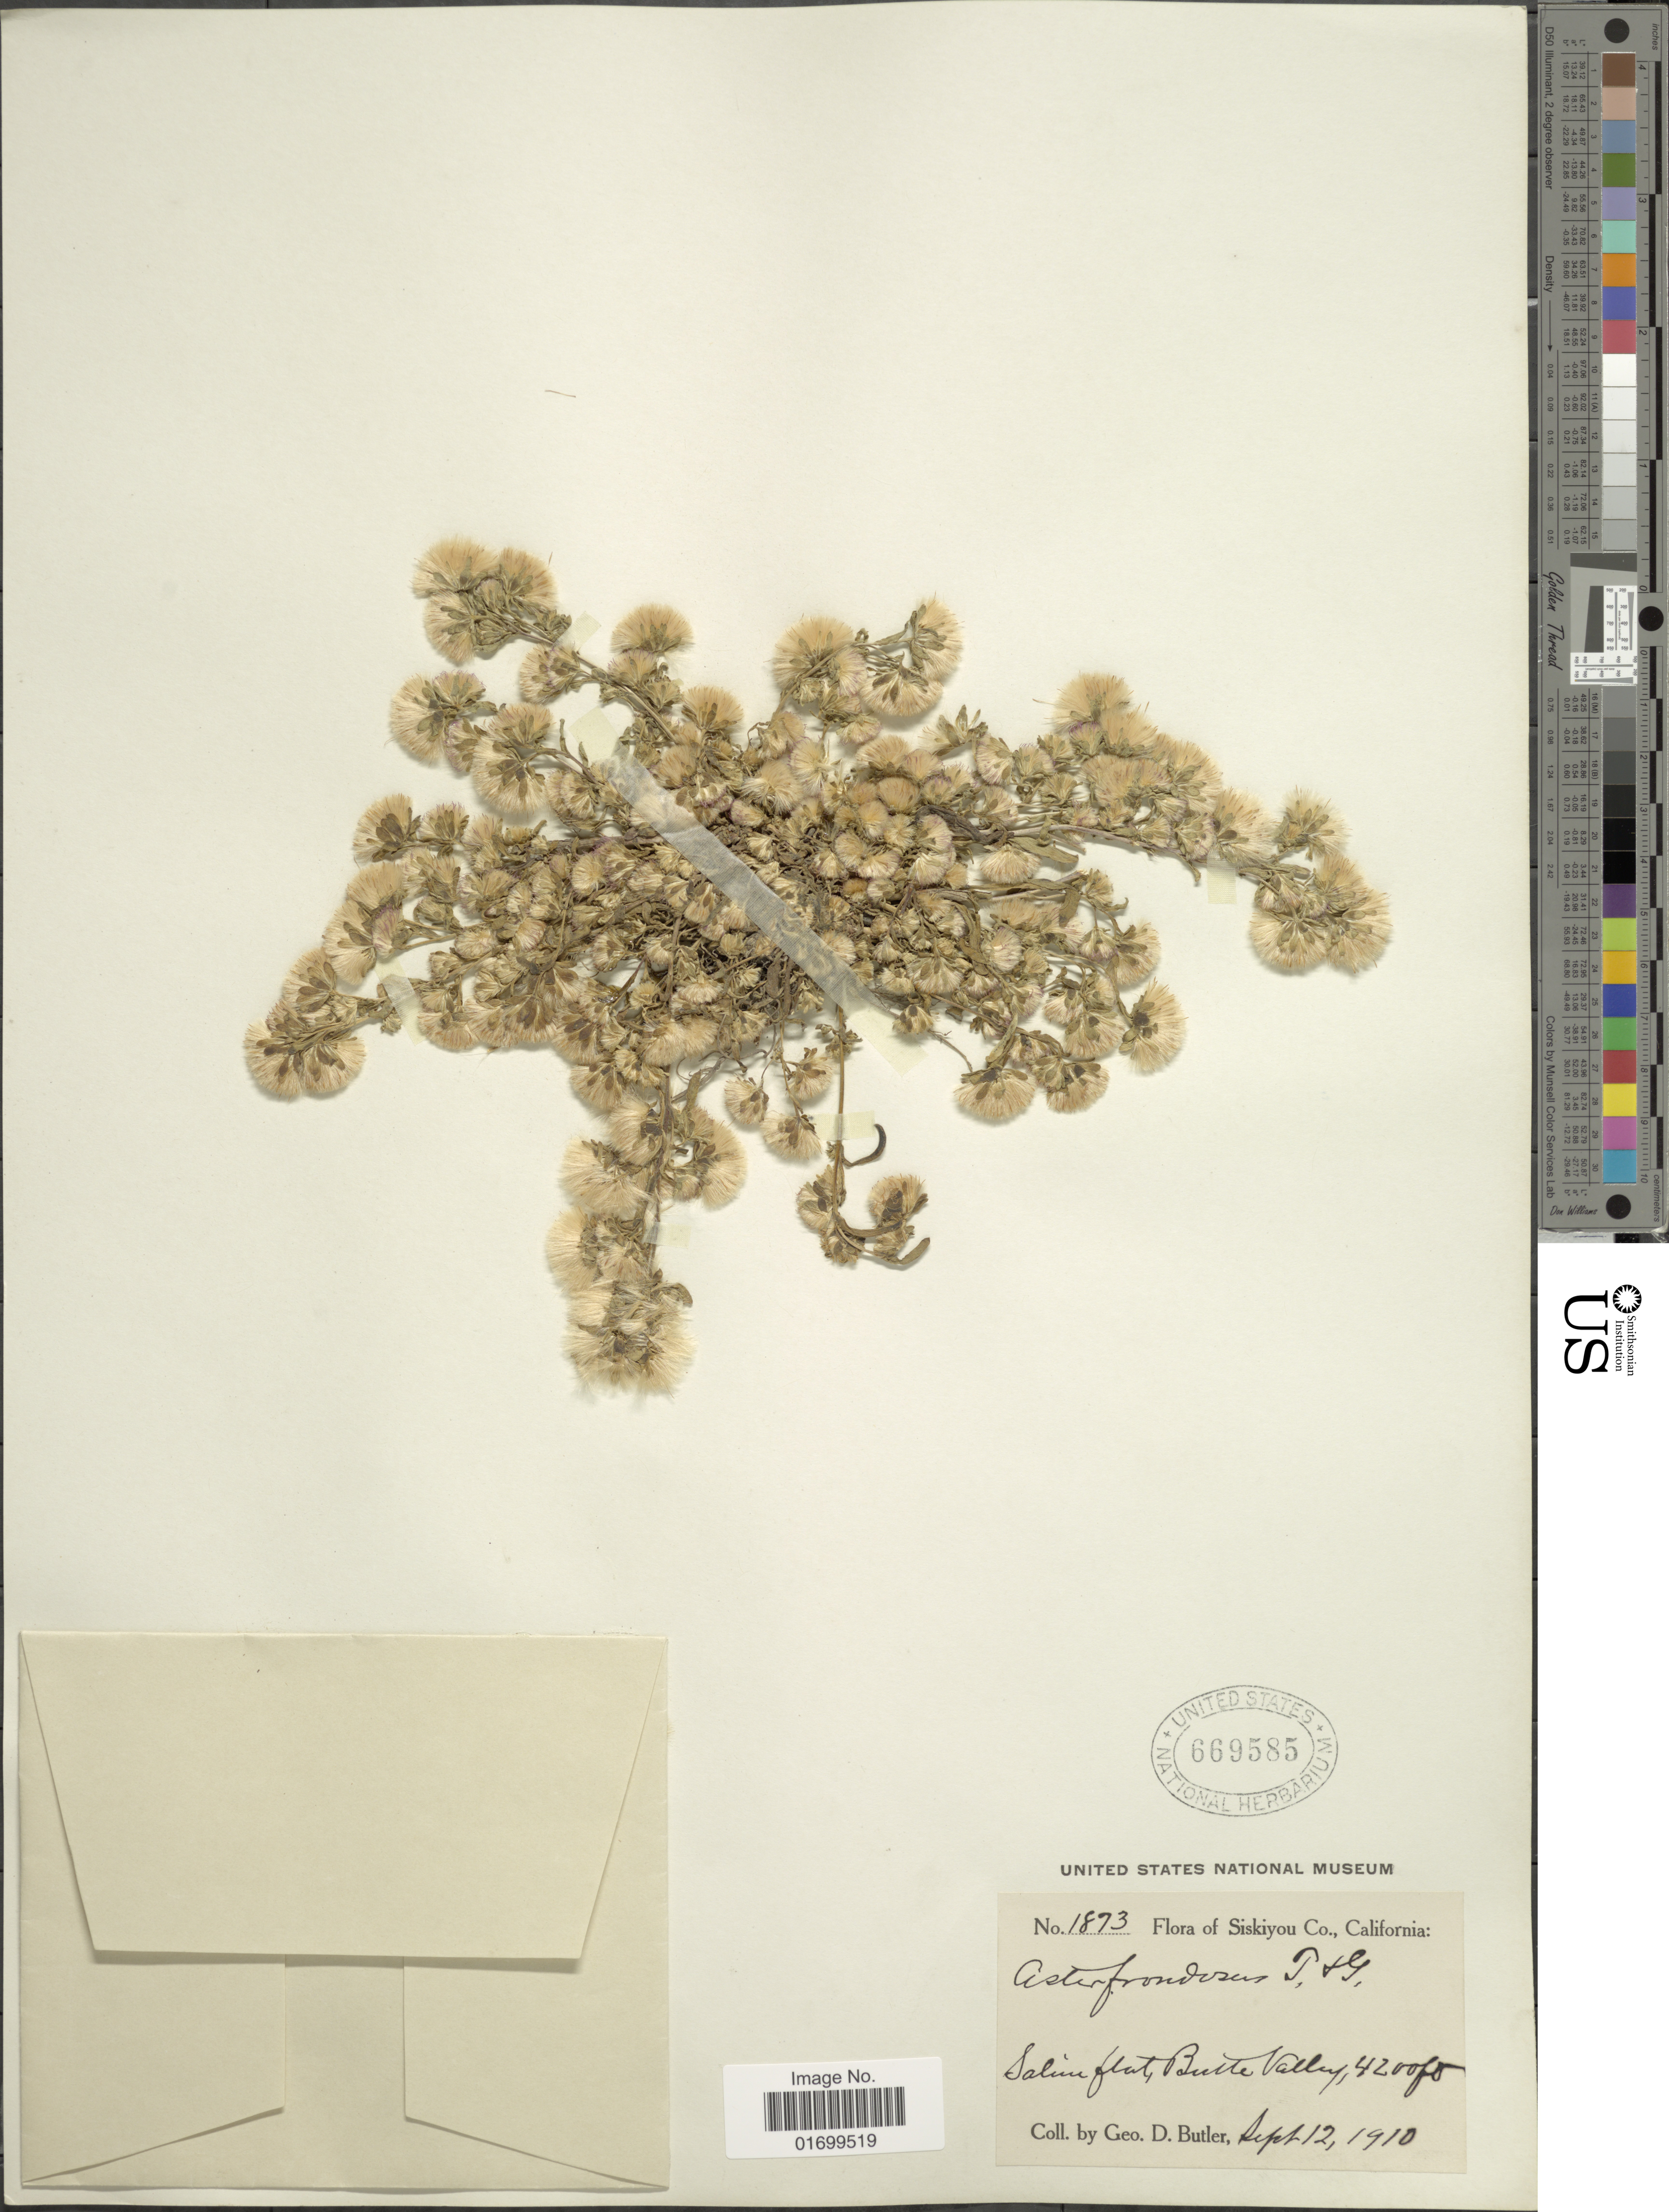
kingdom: Plantae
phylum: Tracheophyta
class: Magnoliopsida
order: Asterales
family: Asteraceae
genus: Symphyotrichum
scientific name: Symphyotrichum frondosum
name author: (Nutt.) G.L. Nesom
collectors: G. D. Butler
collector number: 1873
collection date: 1910-09-12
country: United States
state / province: California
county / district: Siskiyou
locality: Siskiyou Co., Salim flat, Butte Valley.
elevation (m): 1280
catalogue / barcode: US 669585